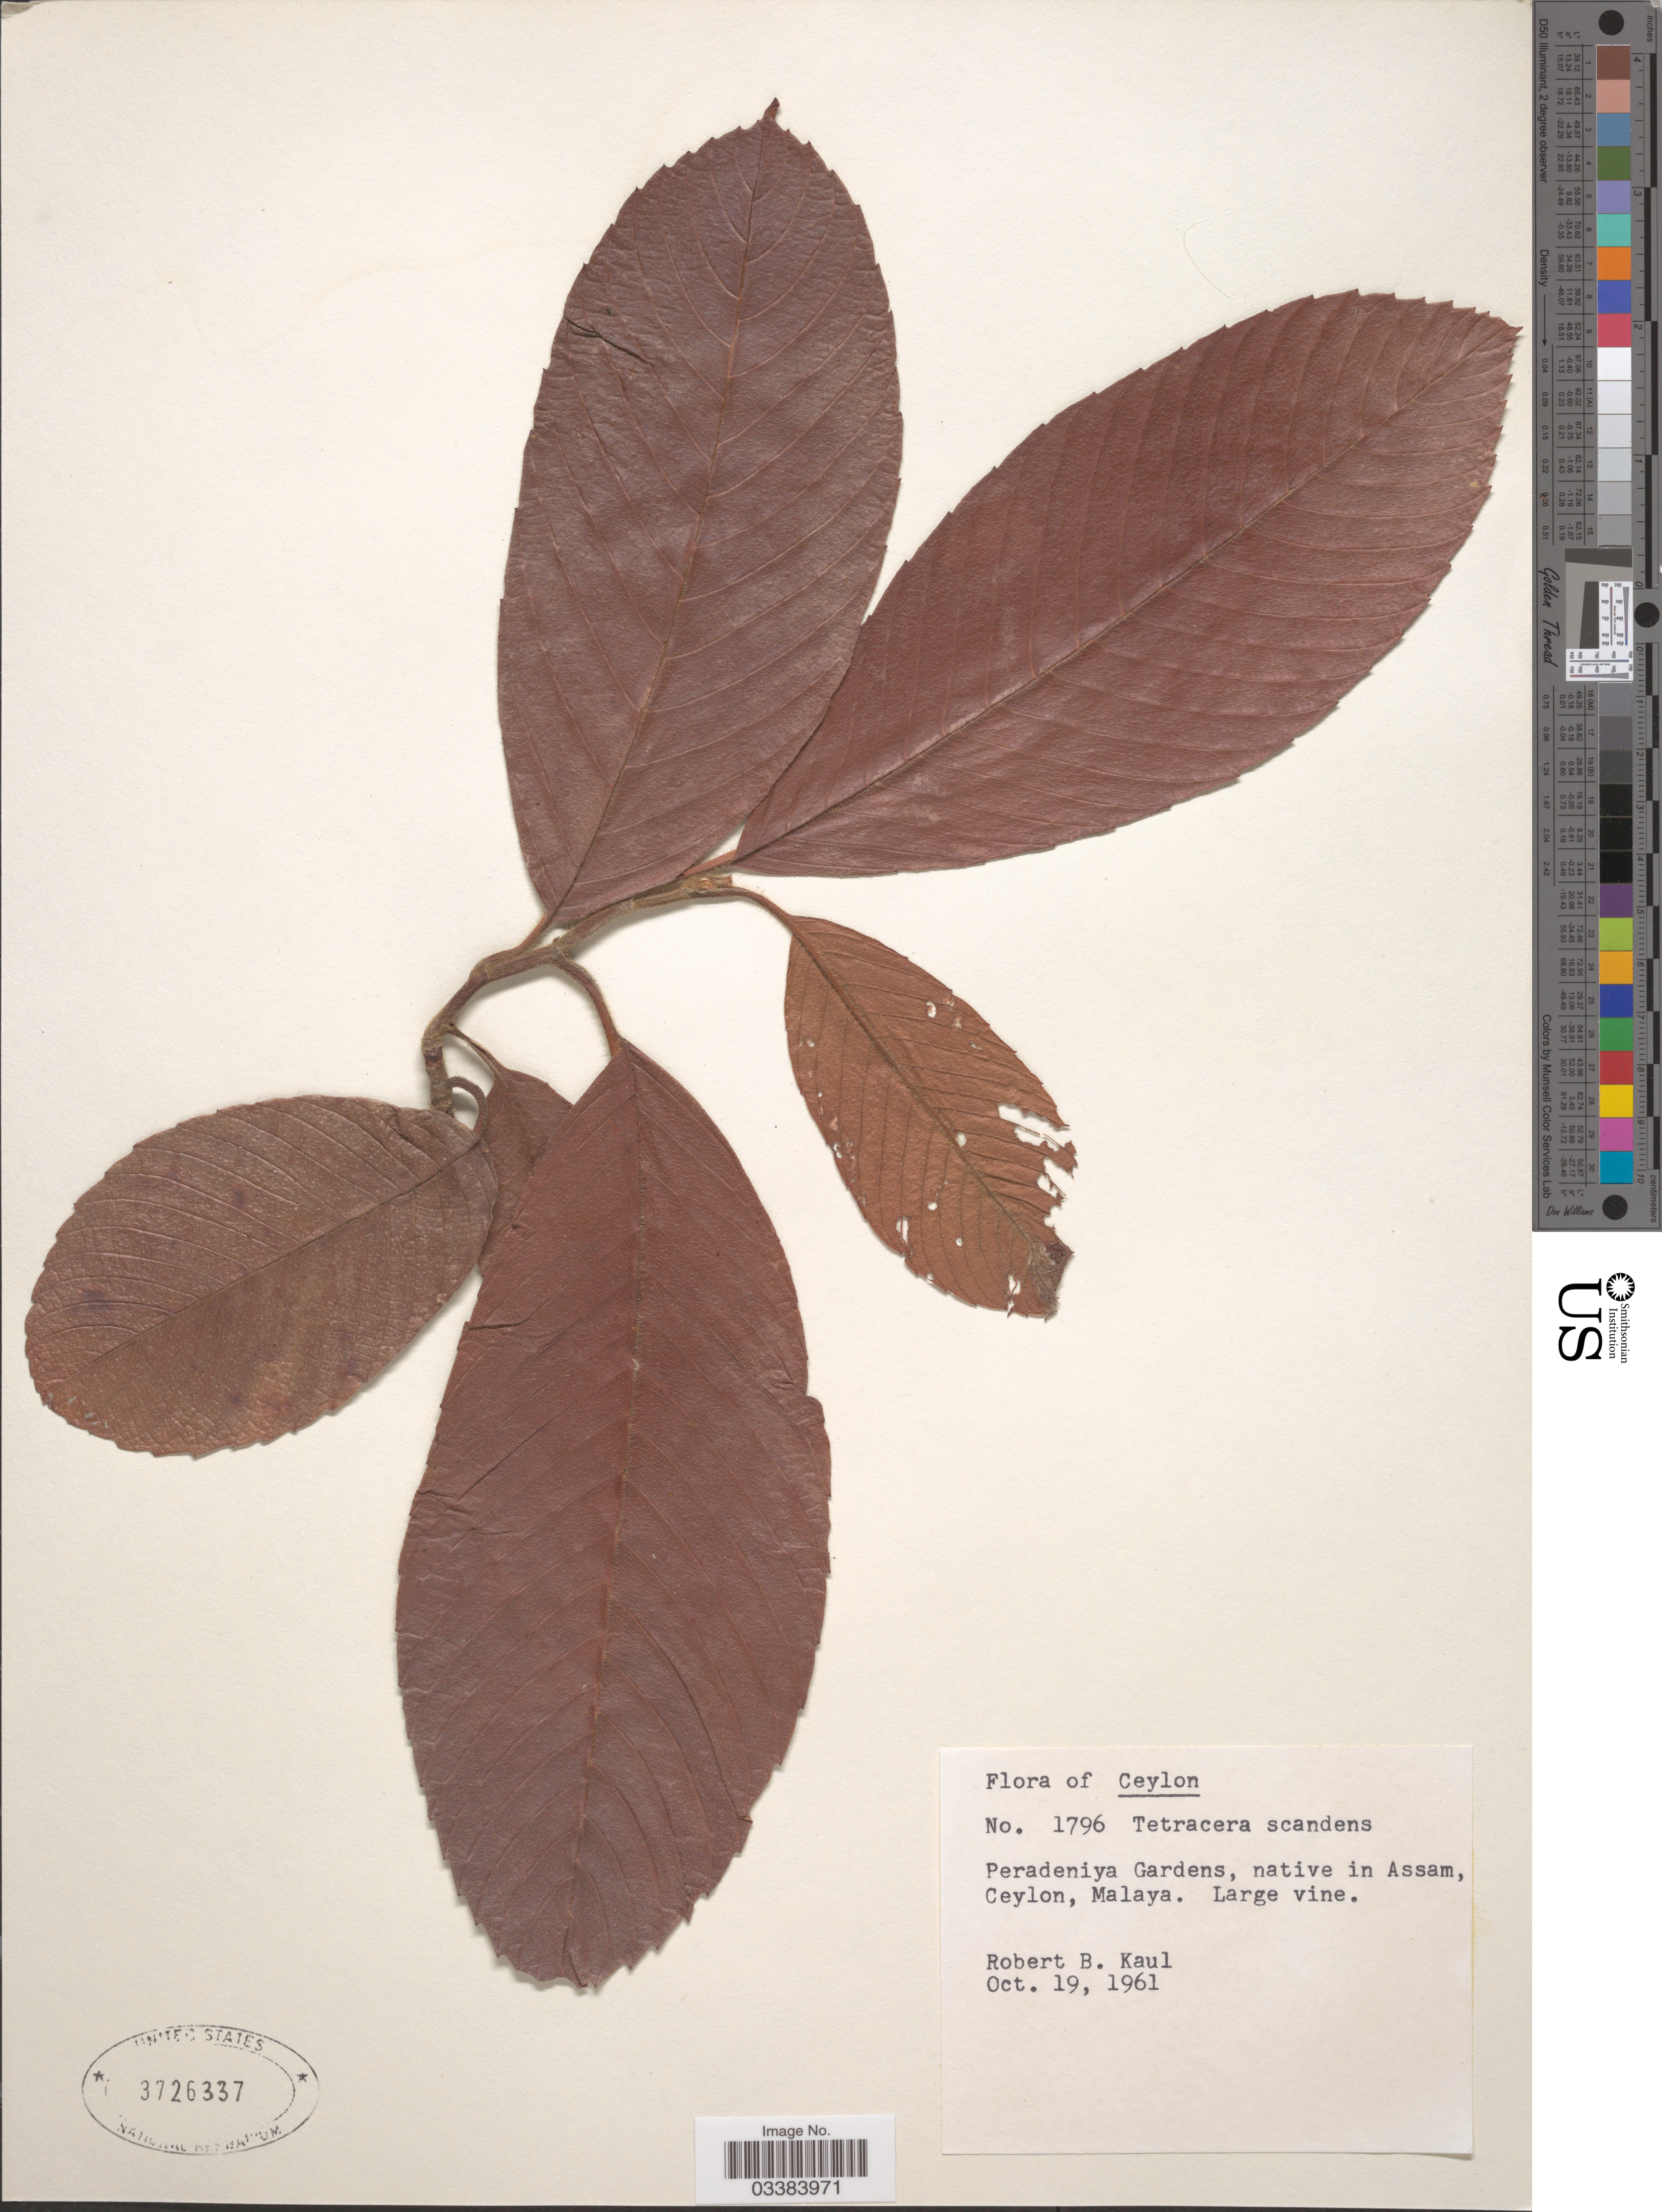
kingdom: Plantae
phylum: Tracheophyta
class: Magnoliopsida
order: Dilleniales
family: Dilleniaceae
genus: Tetracera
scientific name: Tetracera scandens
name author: (L.) Merr.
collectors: R. Kaul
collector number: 1796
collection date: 1961-10-19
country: Sri Lanka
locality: Ceylon. Peradeniya Gardens.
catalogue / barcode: US 3726337